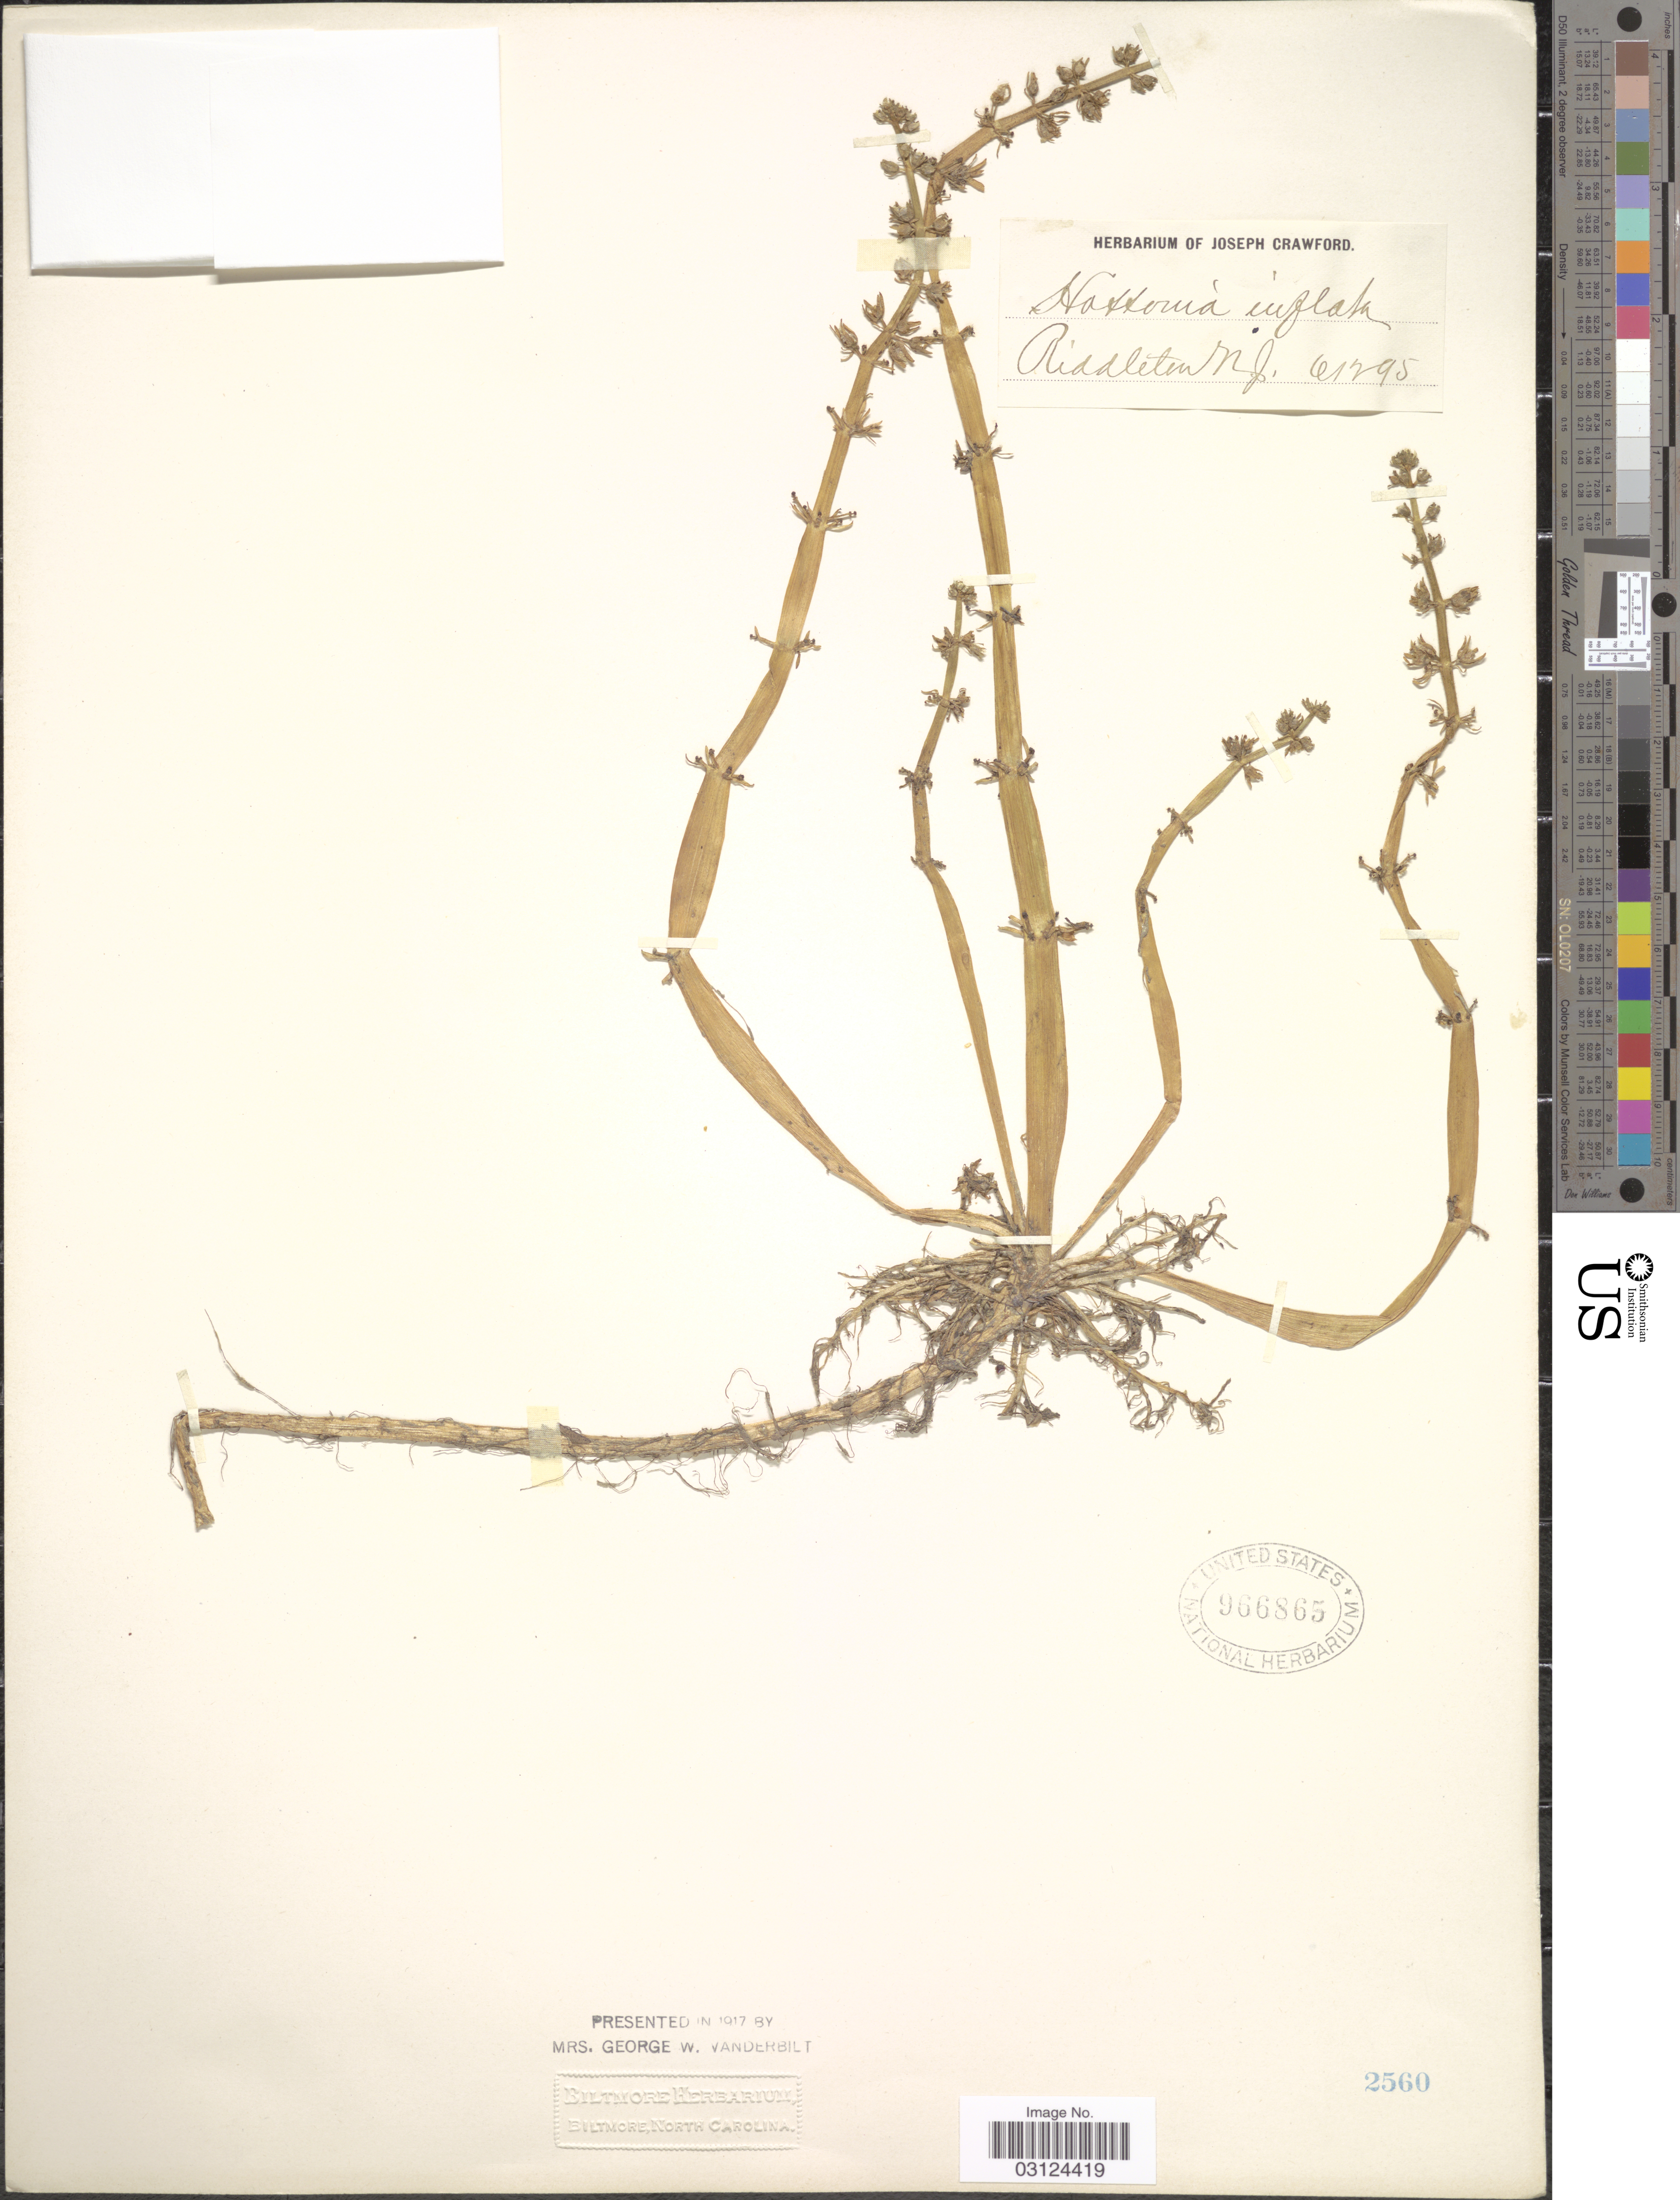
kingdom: Plantae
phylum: Tracheophyta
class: Magnoliopsida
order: Ericales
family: Primulaceae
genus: Hottonia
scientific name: Hottonia inflata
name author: Elliott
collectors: ex herb. Joseph Crawford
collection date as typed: Transcribed d/m/y: 12/4/95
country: United States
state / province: New Jersey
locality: Riddleton.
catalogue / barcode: US 966865